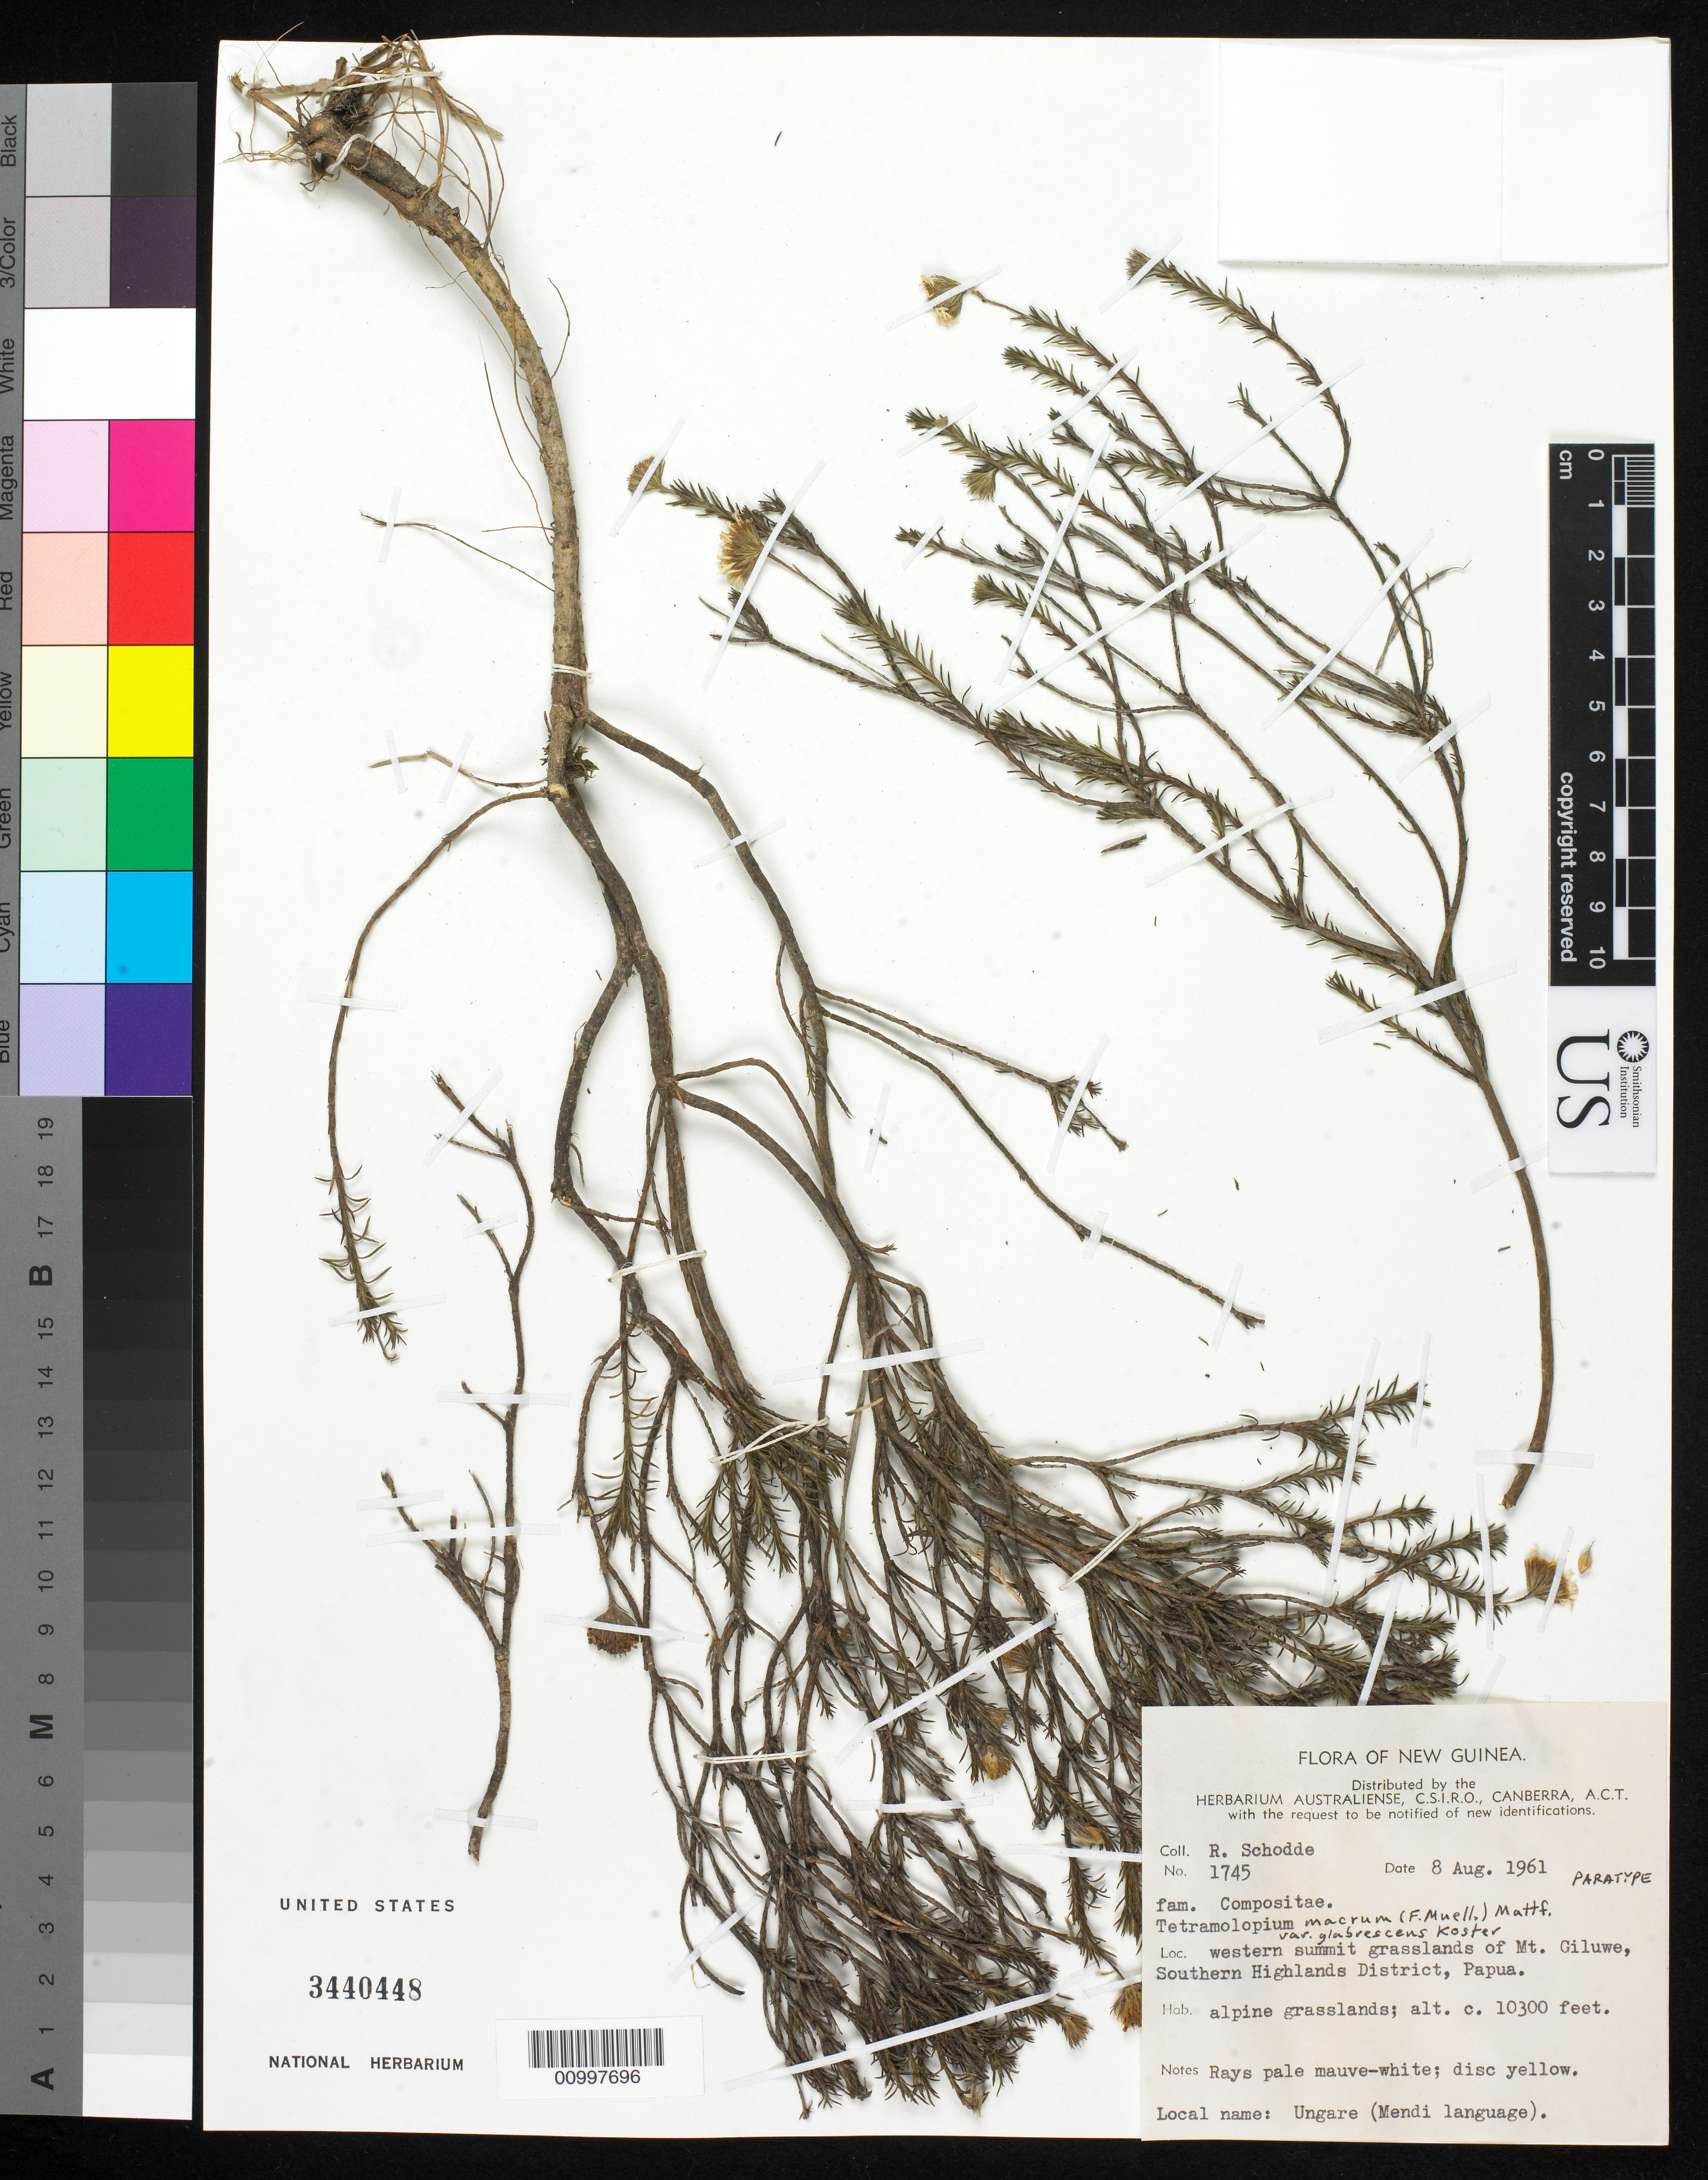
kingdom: Plantae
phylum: Tracheophyta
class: Magnoliopsida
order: Asterales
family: Asteraceae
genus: Tetramolopium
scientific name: Tetramolopium macrum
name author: (F. Muell.) Mattf.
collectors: R. Schodde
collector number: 1745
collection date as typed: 08 Aug 1961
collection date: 1961-08-08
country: Papua New Guinea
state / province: Southern Highlands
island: New Guinea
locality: Western summit grasslands of Mt. Giluwe.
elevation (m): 3139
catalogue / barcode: US 3440448